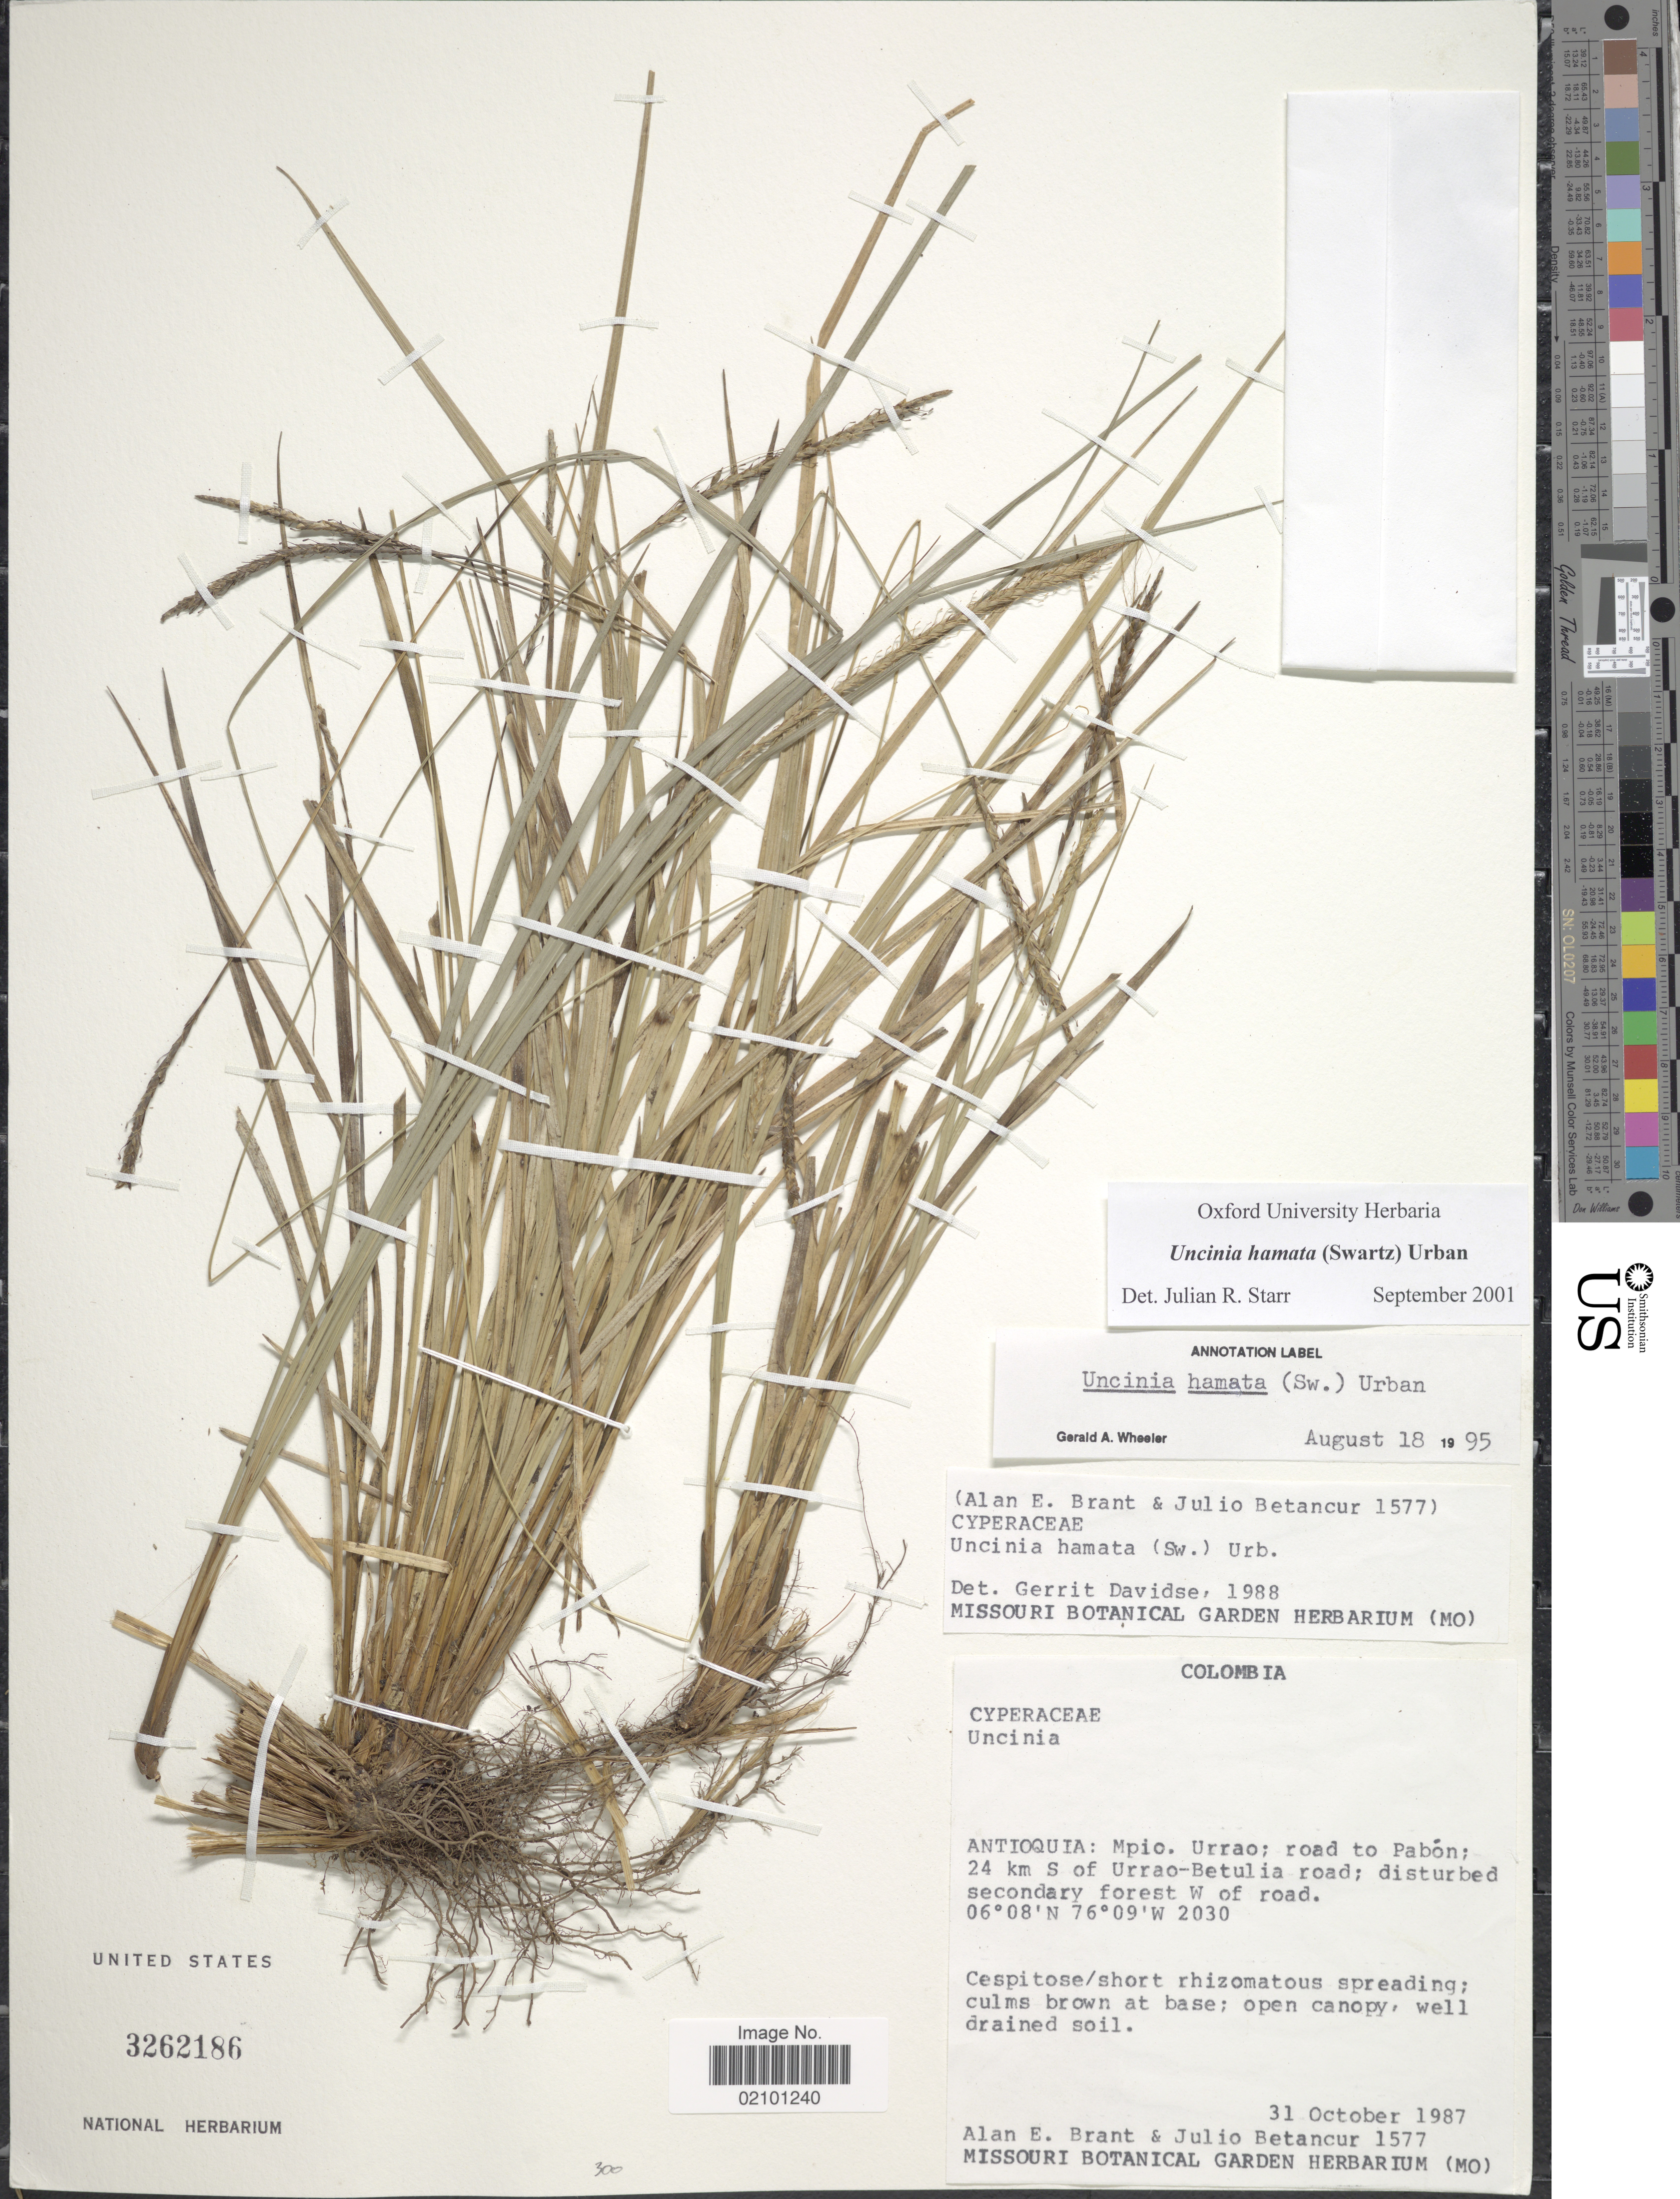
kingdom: Plantae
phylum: Tracheophyta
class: Liliopsida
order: Poales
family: Cyperaceae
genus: Carex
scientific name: Carex hamata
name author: Sw.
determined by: Jimnéz-Mejias, Pedro, (UPOS), Universidad Pablo de Olavide (SPAIN)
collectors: A. Brant & J. Betancur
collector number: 1577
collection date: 1987-10-31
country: Colombia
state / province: Antioquia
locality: Antioquia: Mpio. Urrao; road to Pabon; 24 km S of Urrao-Betulia road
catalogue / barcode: US 3262186